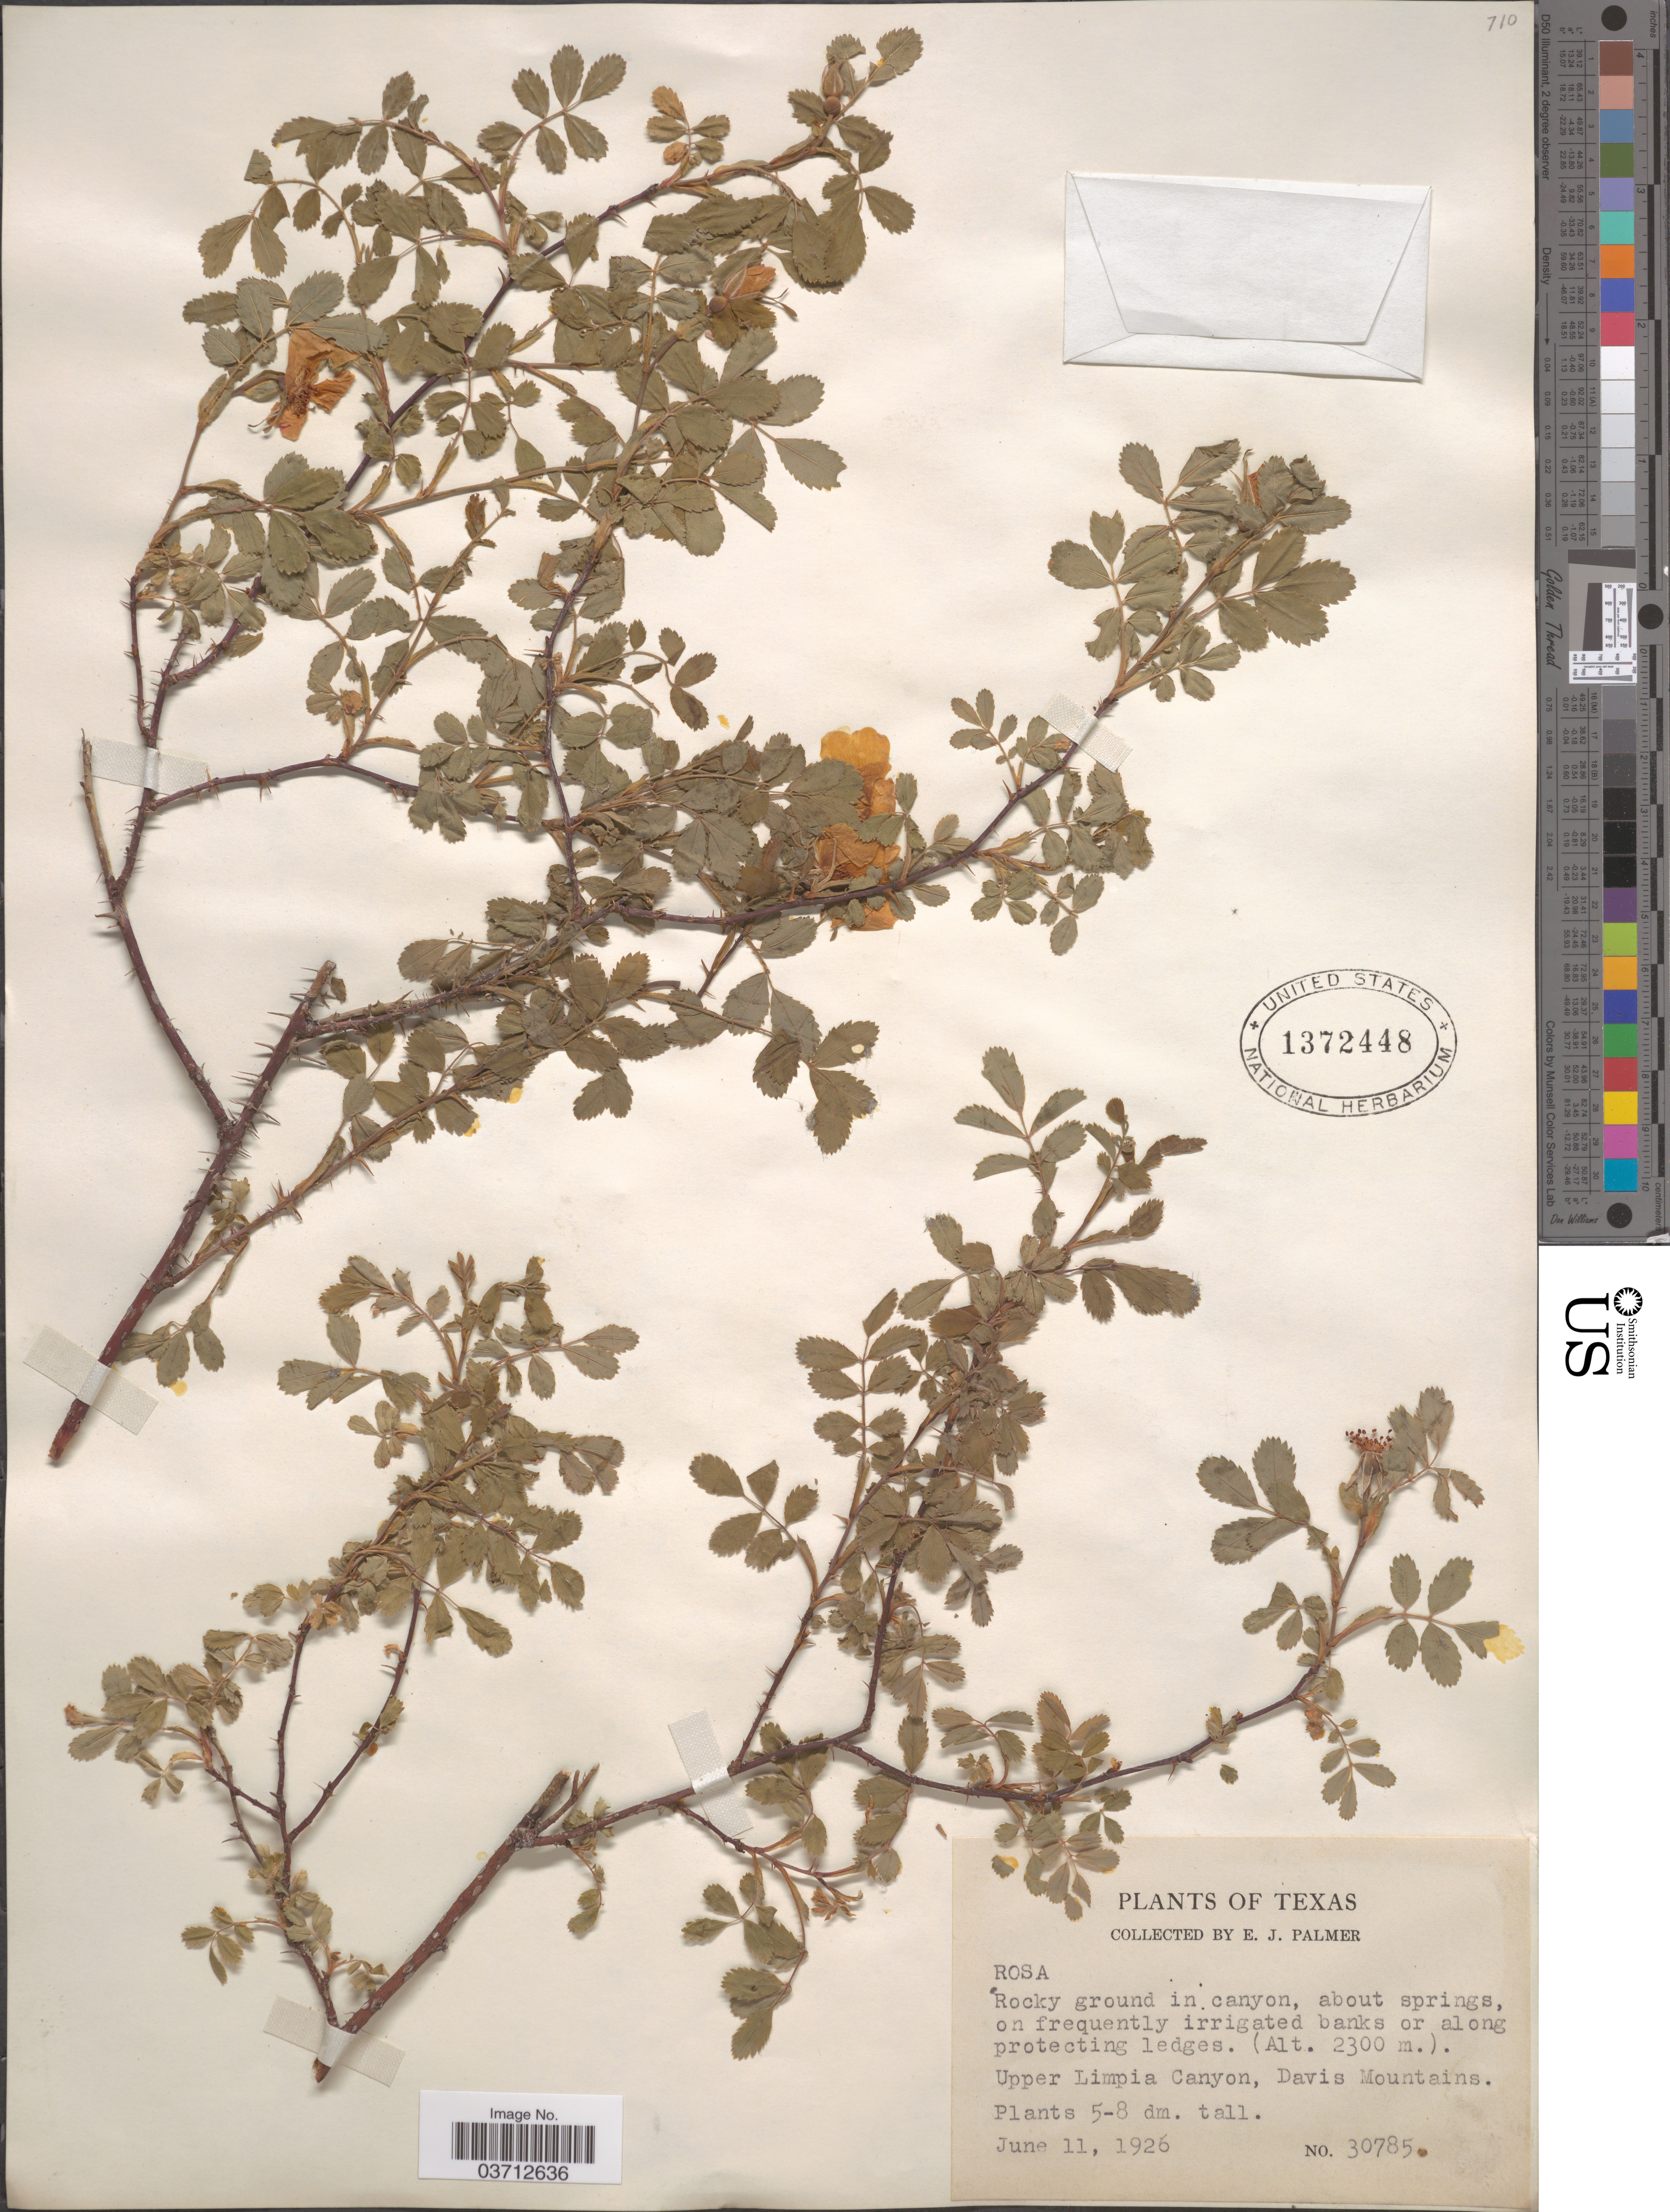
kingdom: Plantae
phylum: Tracheophyta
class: Magnoliopsida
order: Rosales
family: Rosaceae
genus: Rosa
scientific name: Rosa sp.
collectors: E. J. Palmer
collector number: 30785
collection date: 1926-06-11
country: United States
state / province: Texas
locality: Upper Limpia Canyon, Davis Mountains.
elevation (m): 2300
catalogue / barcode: US 1372448